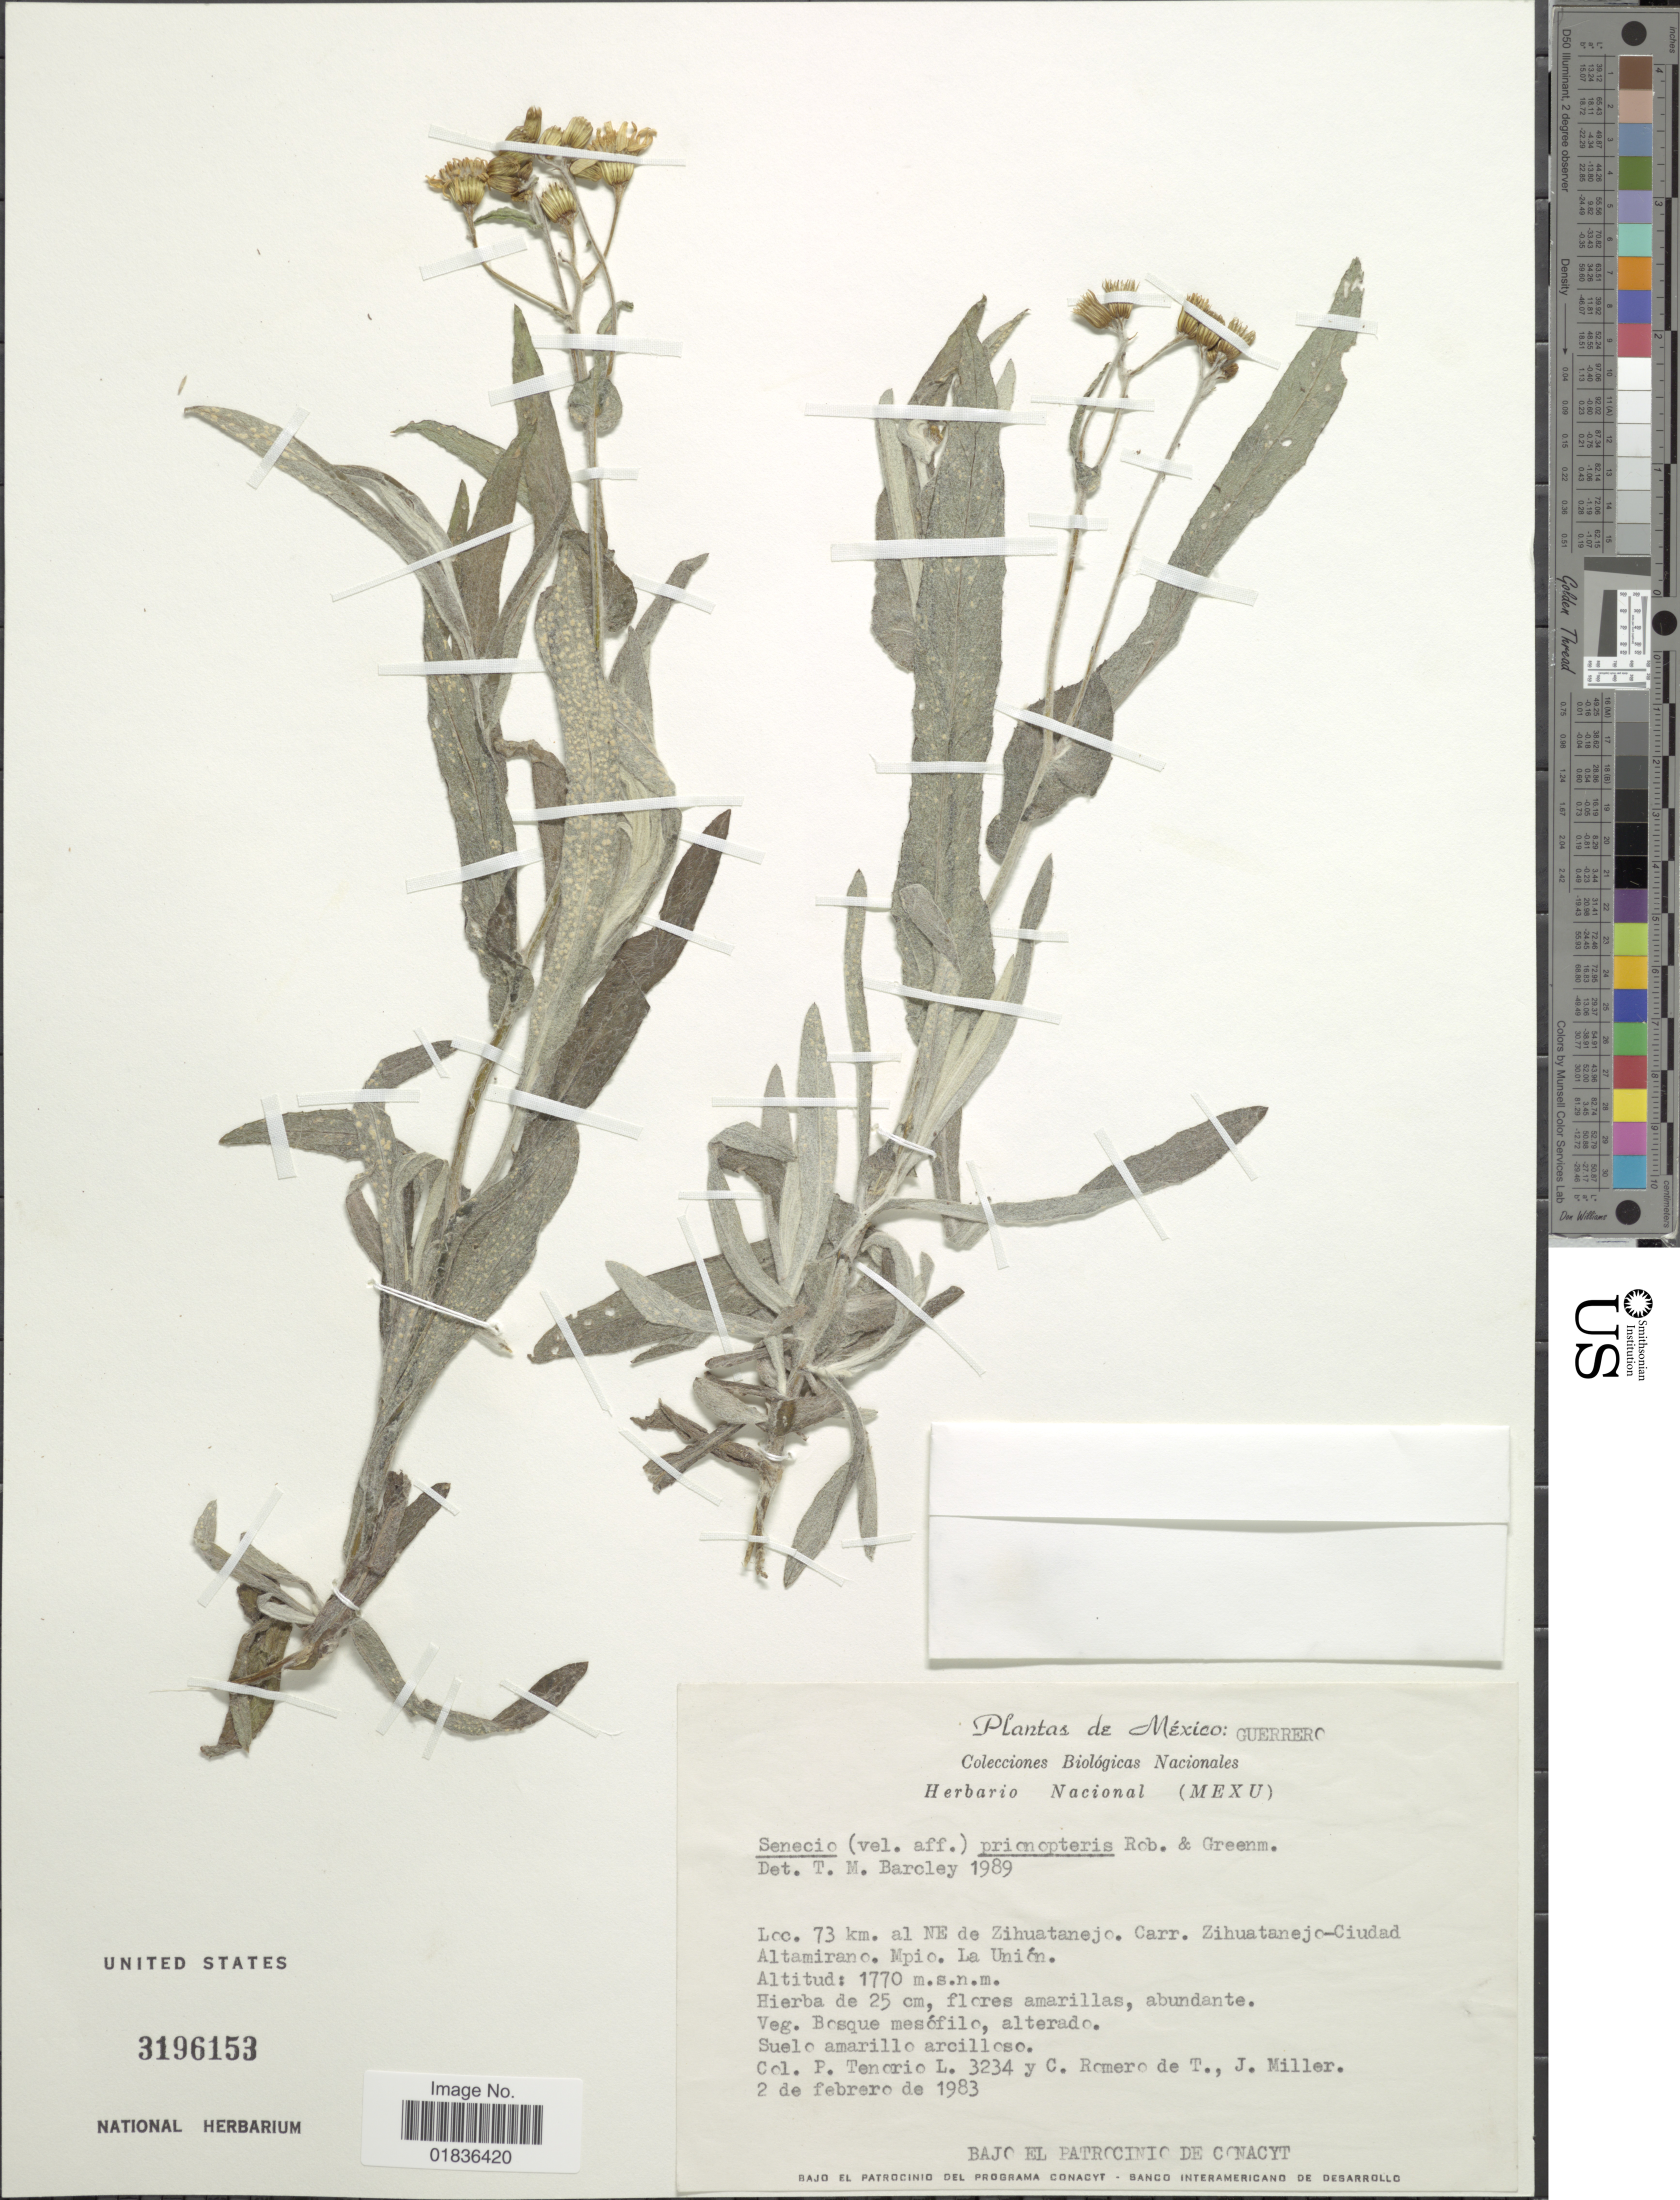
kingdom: Plantae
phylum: Tracheophyta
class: Magnoliopsida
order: Asterales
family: Asteraceae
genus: Senecio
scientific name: Senecio prionopterus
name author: B.L. Rob. & Greenm.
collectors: P. Tenorio L., C. Romero de T. & J. Miller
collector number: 3234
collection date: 1983-02-02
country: Mexico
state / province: Guerrero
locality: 73 km. al NE de Zihuatanejo, Carr. Zihuatanejo-Ciudad Altamirano, Mpio. La Union.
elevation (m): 1770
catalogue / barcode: US 3196153